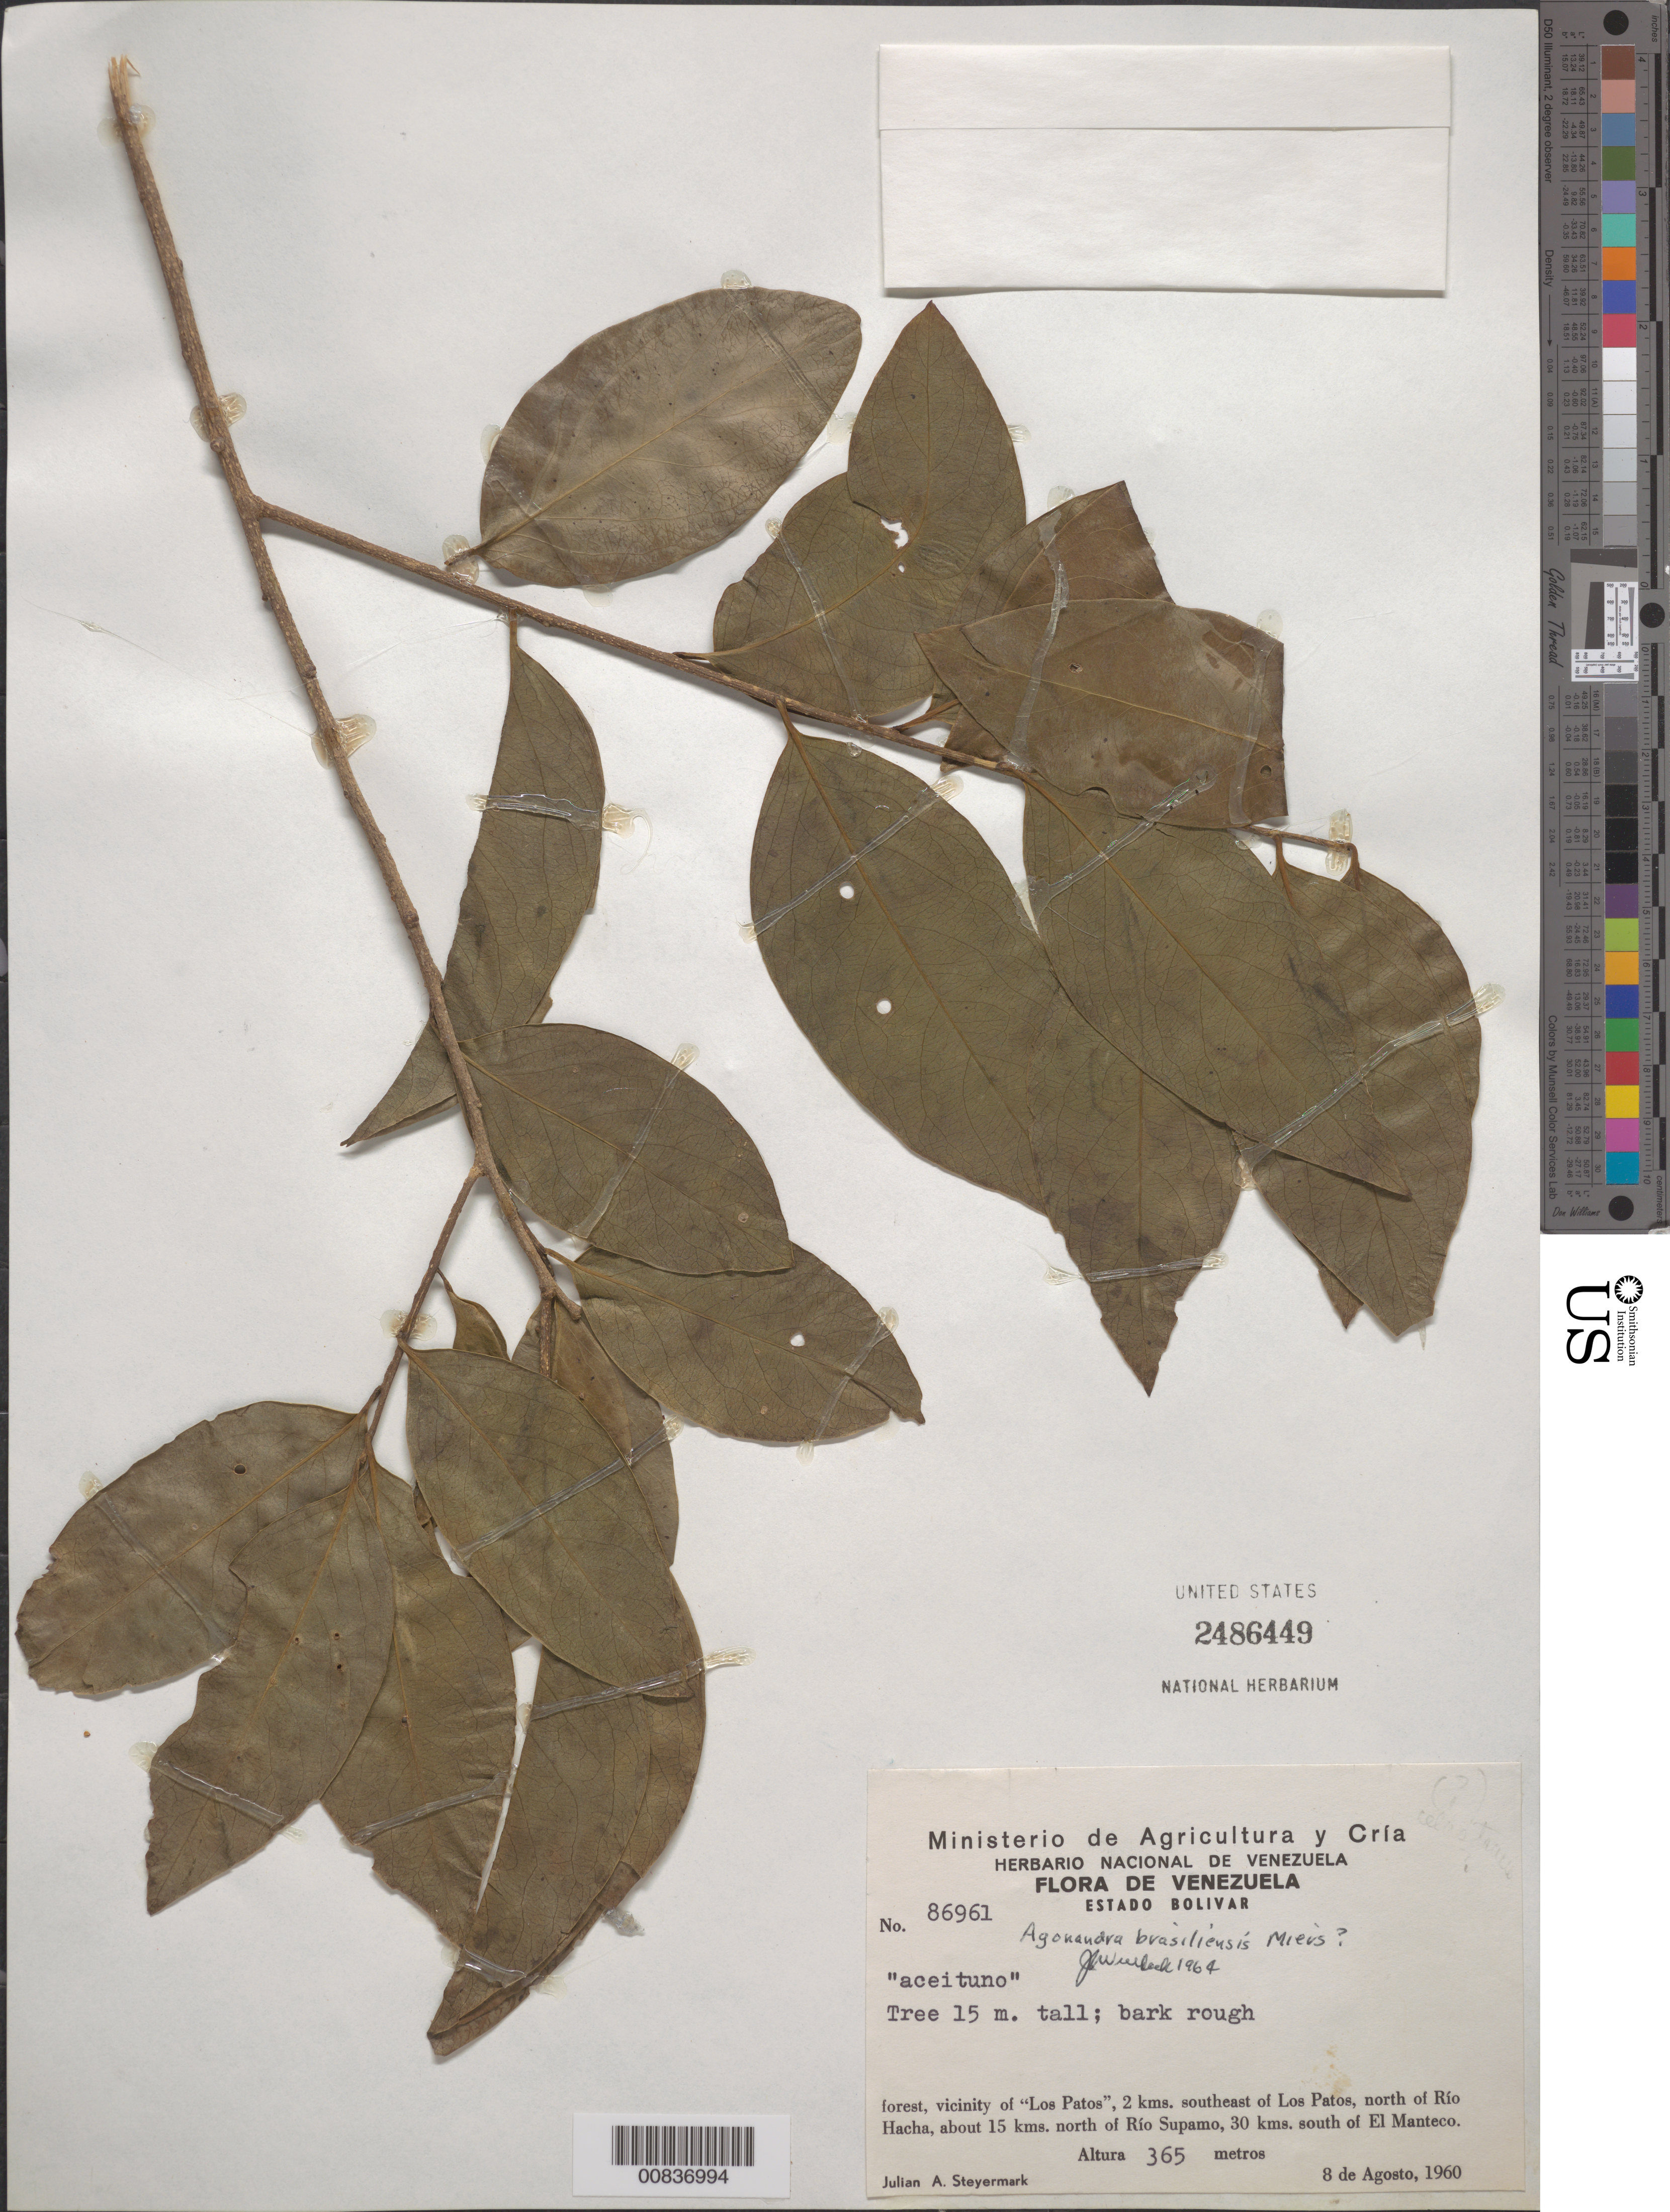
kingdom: Plantae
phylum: Tracheophyta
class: Magnoliopsida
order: Santalales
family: Opiliaceae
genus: Agonandra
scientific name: Agonandra brasiliensis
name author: Benth. & Hook. f.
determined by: Wurdack, John J., (US), US (UNITED STATES)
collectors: J. Steyermark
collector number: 86961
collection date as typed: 8-Aug-60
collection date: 1960-08-08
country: Venezuela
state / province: Bolívar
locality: Los Patos, 2 km SE of, N of Río Hacha, 15 km N of Río Supamo, 30 km south of El Manteco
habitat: Forest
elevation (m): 365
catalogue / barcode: US 2486449